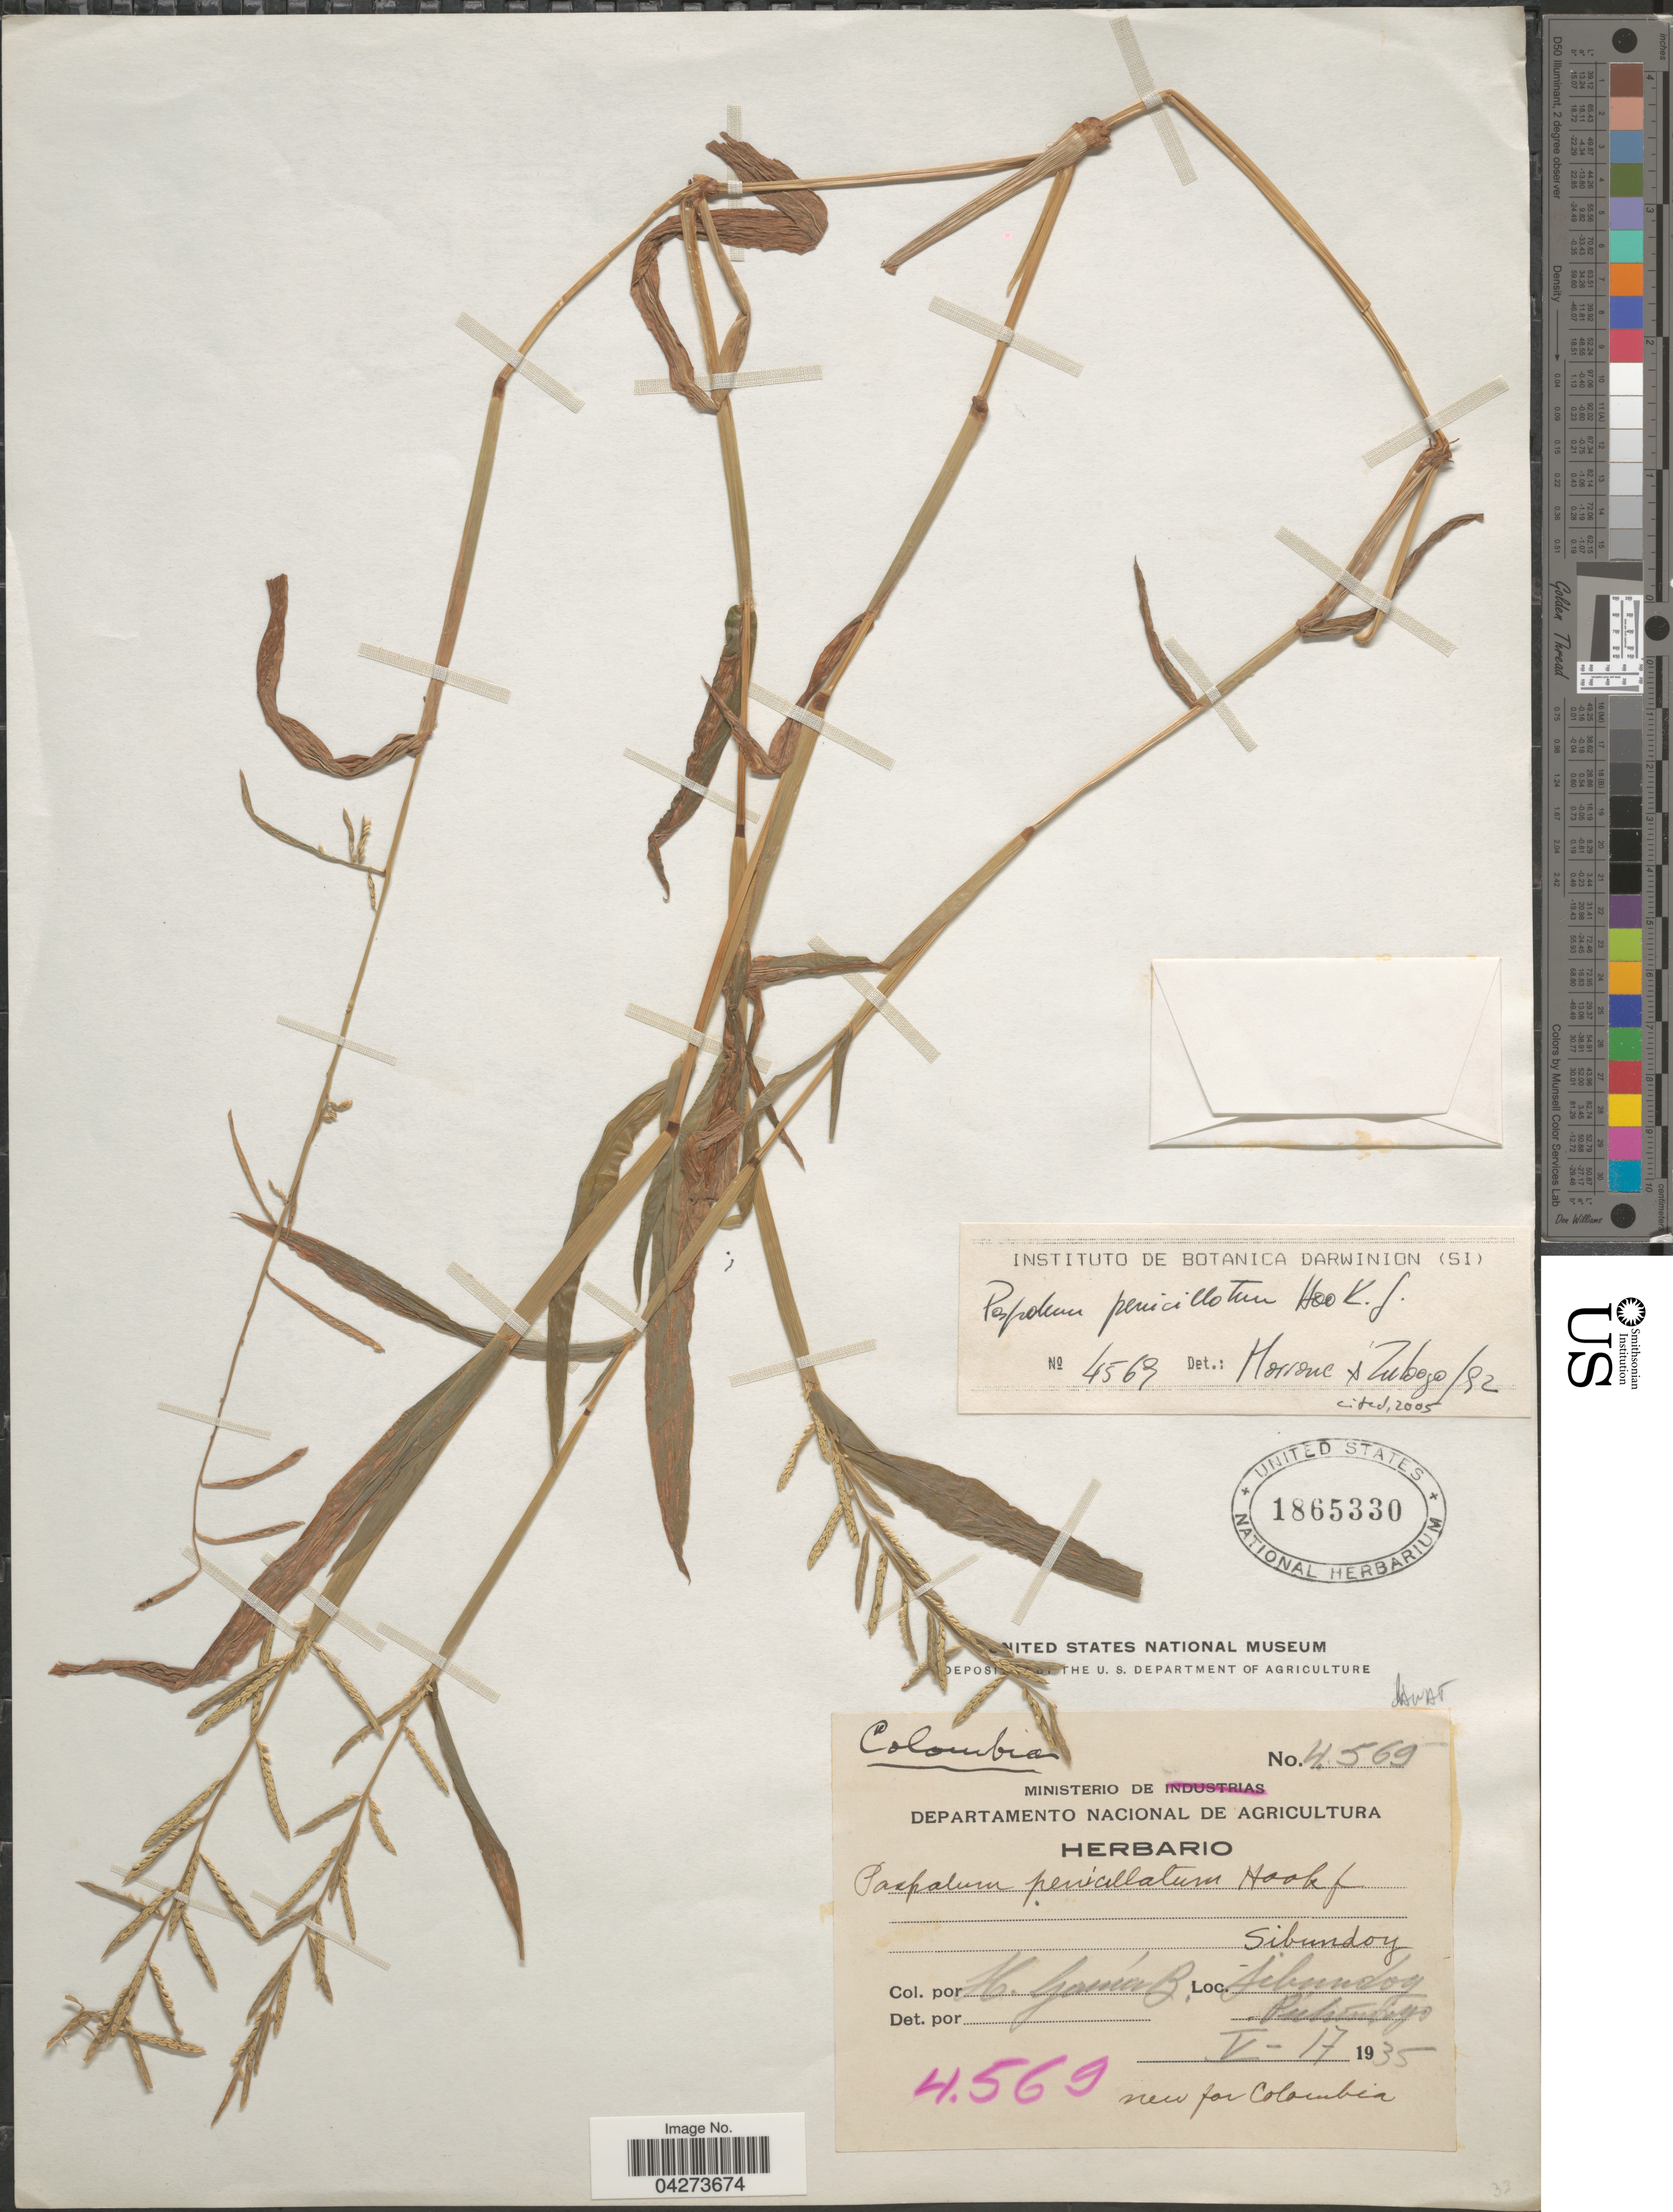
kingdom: Plantae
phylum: Tracheophyta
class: Liliopsida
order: Poales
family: Poaceae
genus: Paspalum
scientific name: Paspalum penicillatum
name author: Hook. f.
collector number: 4569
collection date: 1935-05-17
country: Colombia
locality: Sibundoy. Pilcomayo.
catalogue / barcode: US 1865330